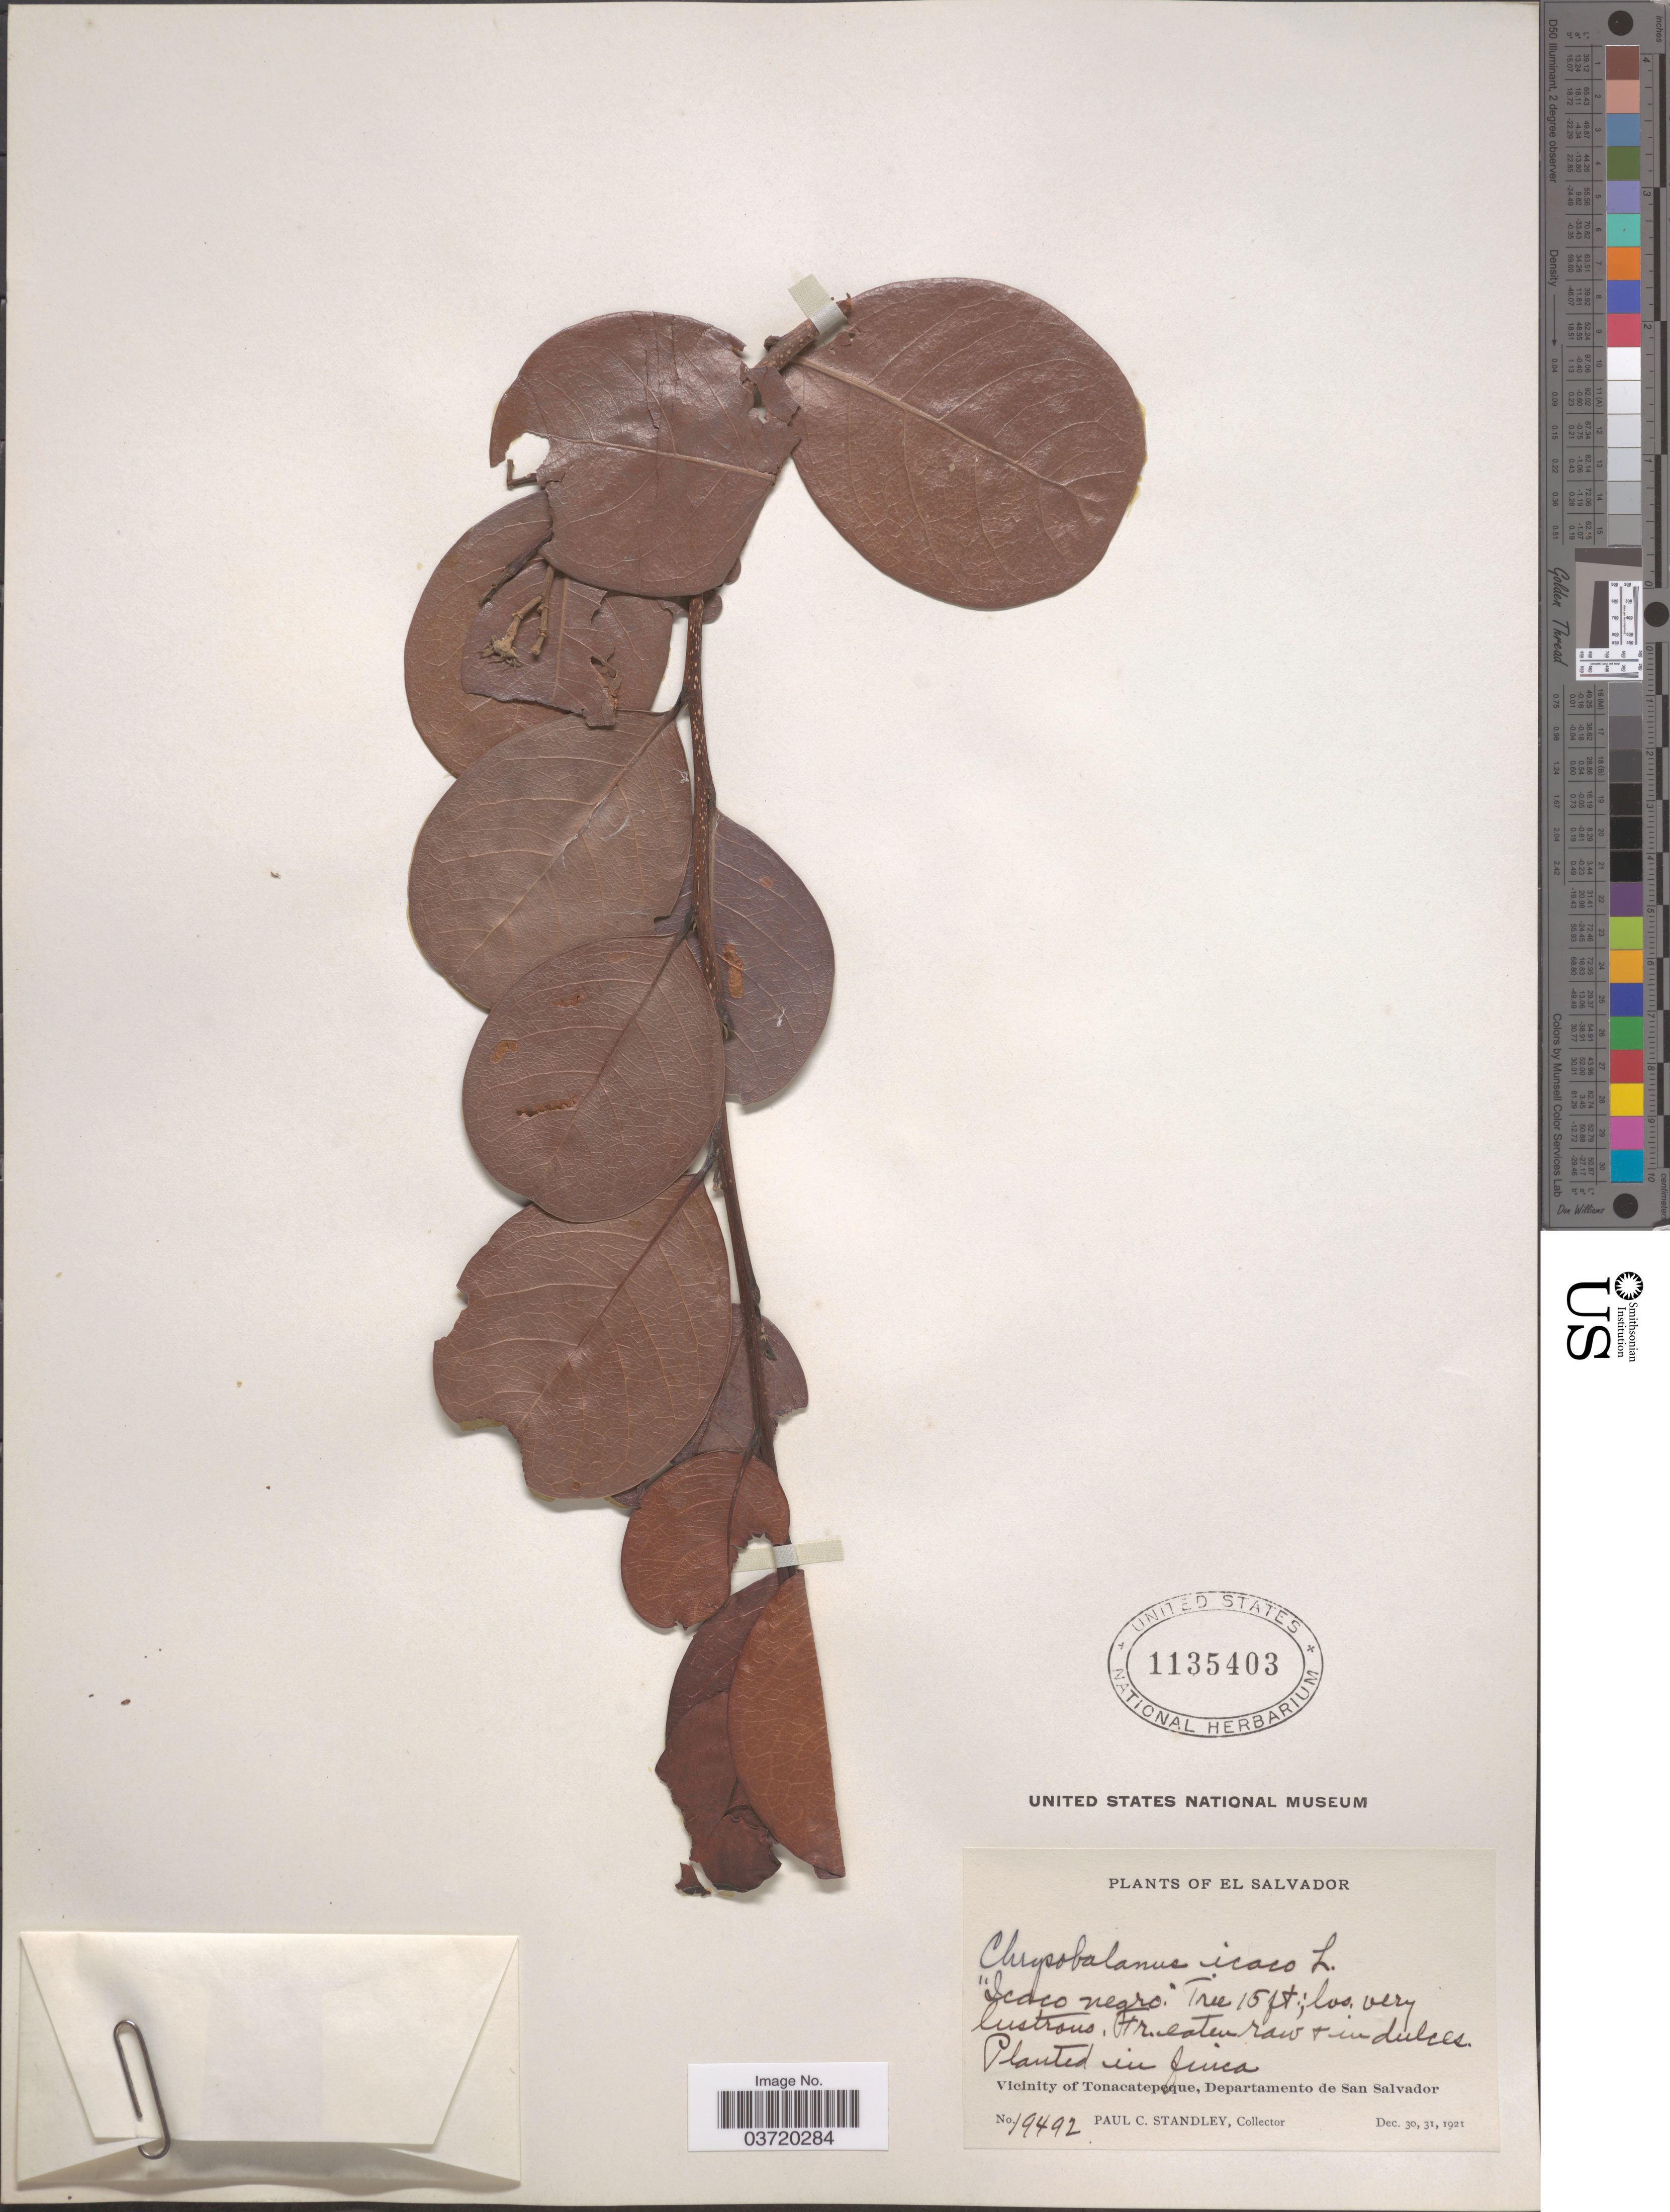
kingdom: Plantae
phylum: Tracheophyta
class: Magnoliopsida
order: Malpighiales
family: Chrysobalanaceae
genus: Chrysobalanus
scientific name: Chrysobalanus icaco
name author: L.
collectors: P. C. Standley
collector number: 19492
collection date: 1921-12-30/1921-12-31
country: El Salvador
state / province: San Salvador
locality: Vicinity of Tonacatepeque, Departamento de San Salvador.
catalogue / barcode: US 1135403